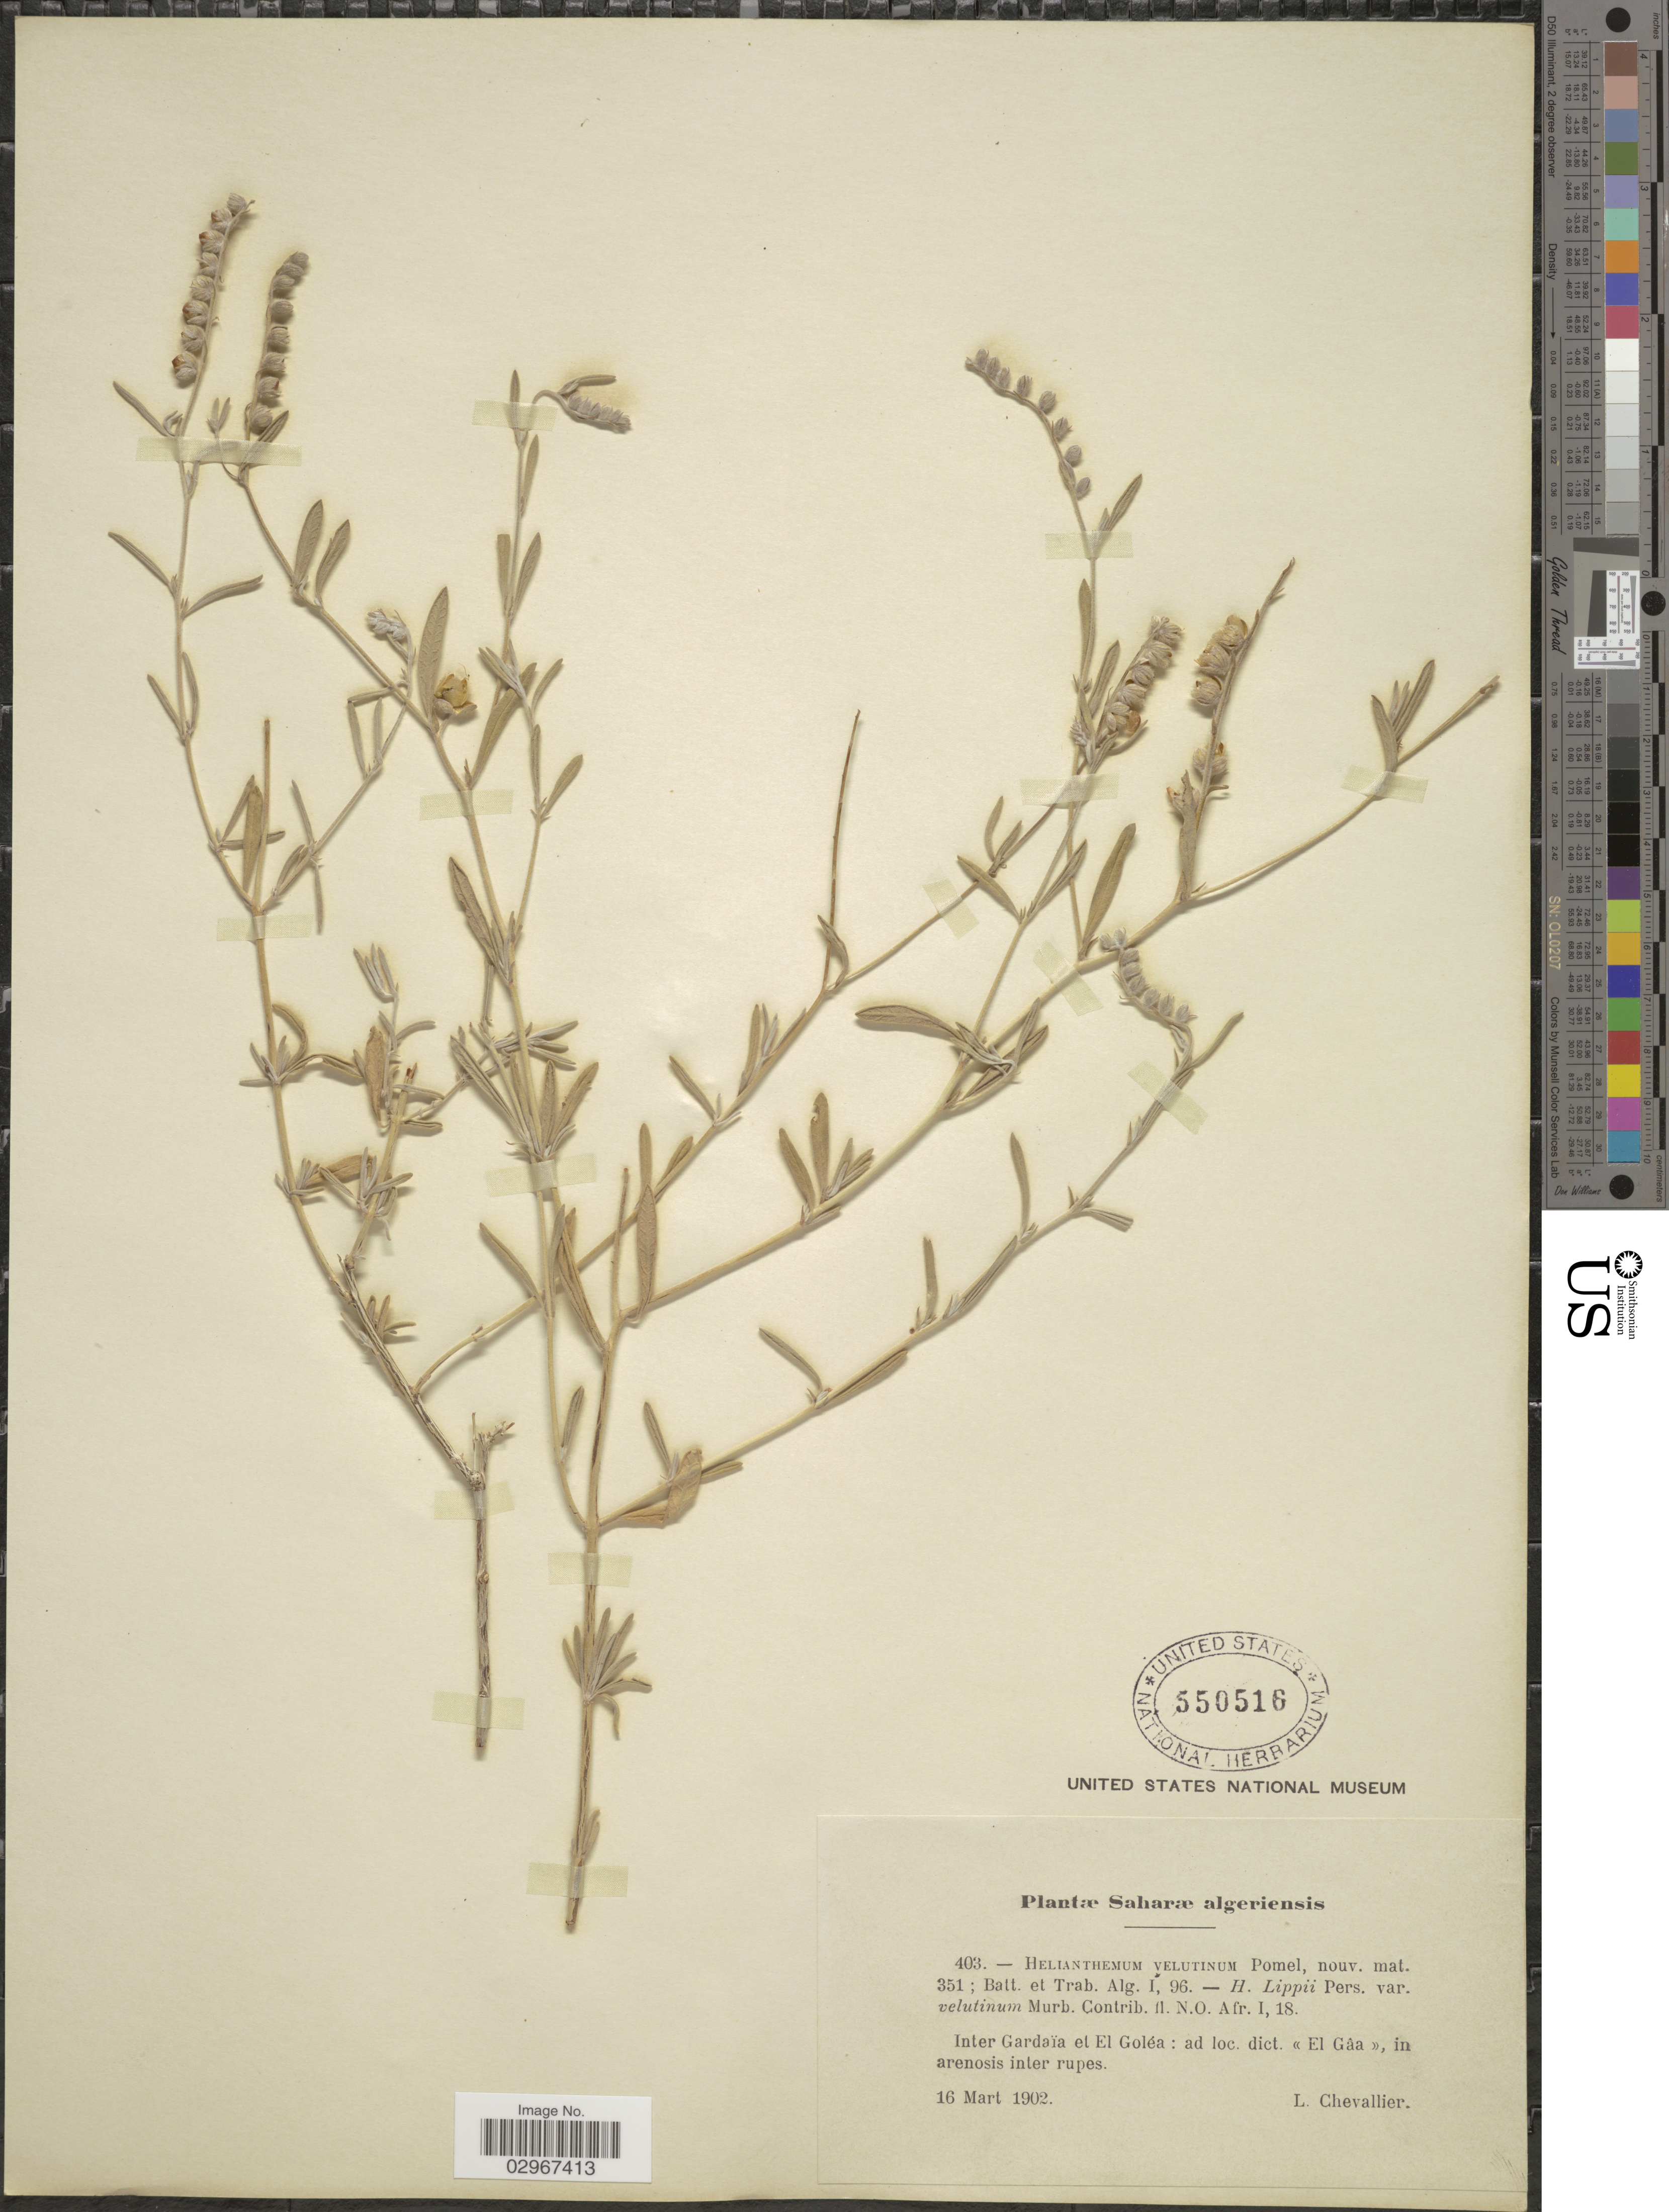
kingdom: Plantae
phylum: Tracheophyta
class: Magnoliopsida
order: Malvales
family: Cistaceae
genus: Helianthemum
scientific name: Helianthemum velutinum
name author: Pomel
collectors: L. Chevallier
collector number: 403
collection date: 1902-03-16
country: Algeria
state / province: Ghardaïa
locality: Saharæ algeriensis. Inter Gardaïa et El Goléa : ad loc. dict. << El Gáa >>, in arenosis inter rupes.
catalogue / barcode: US 550516